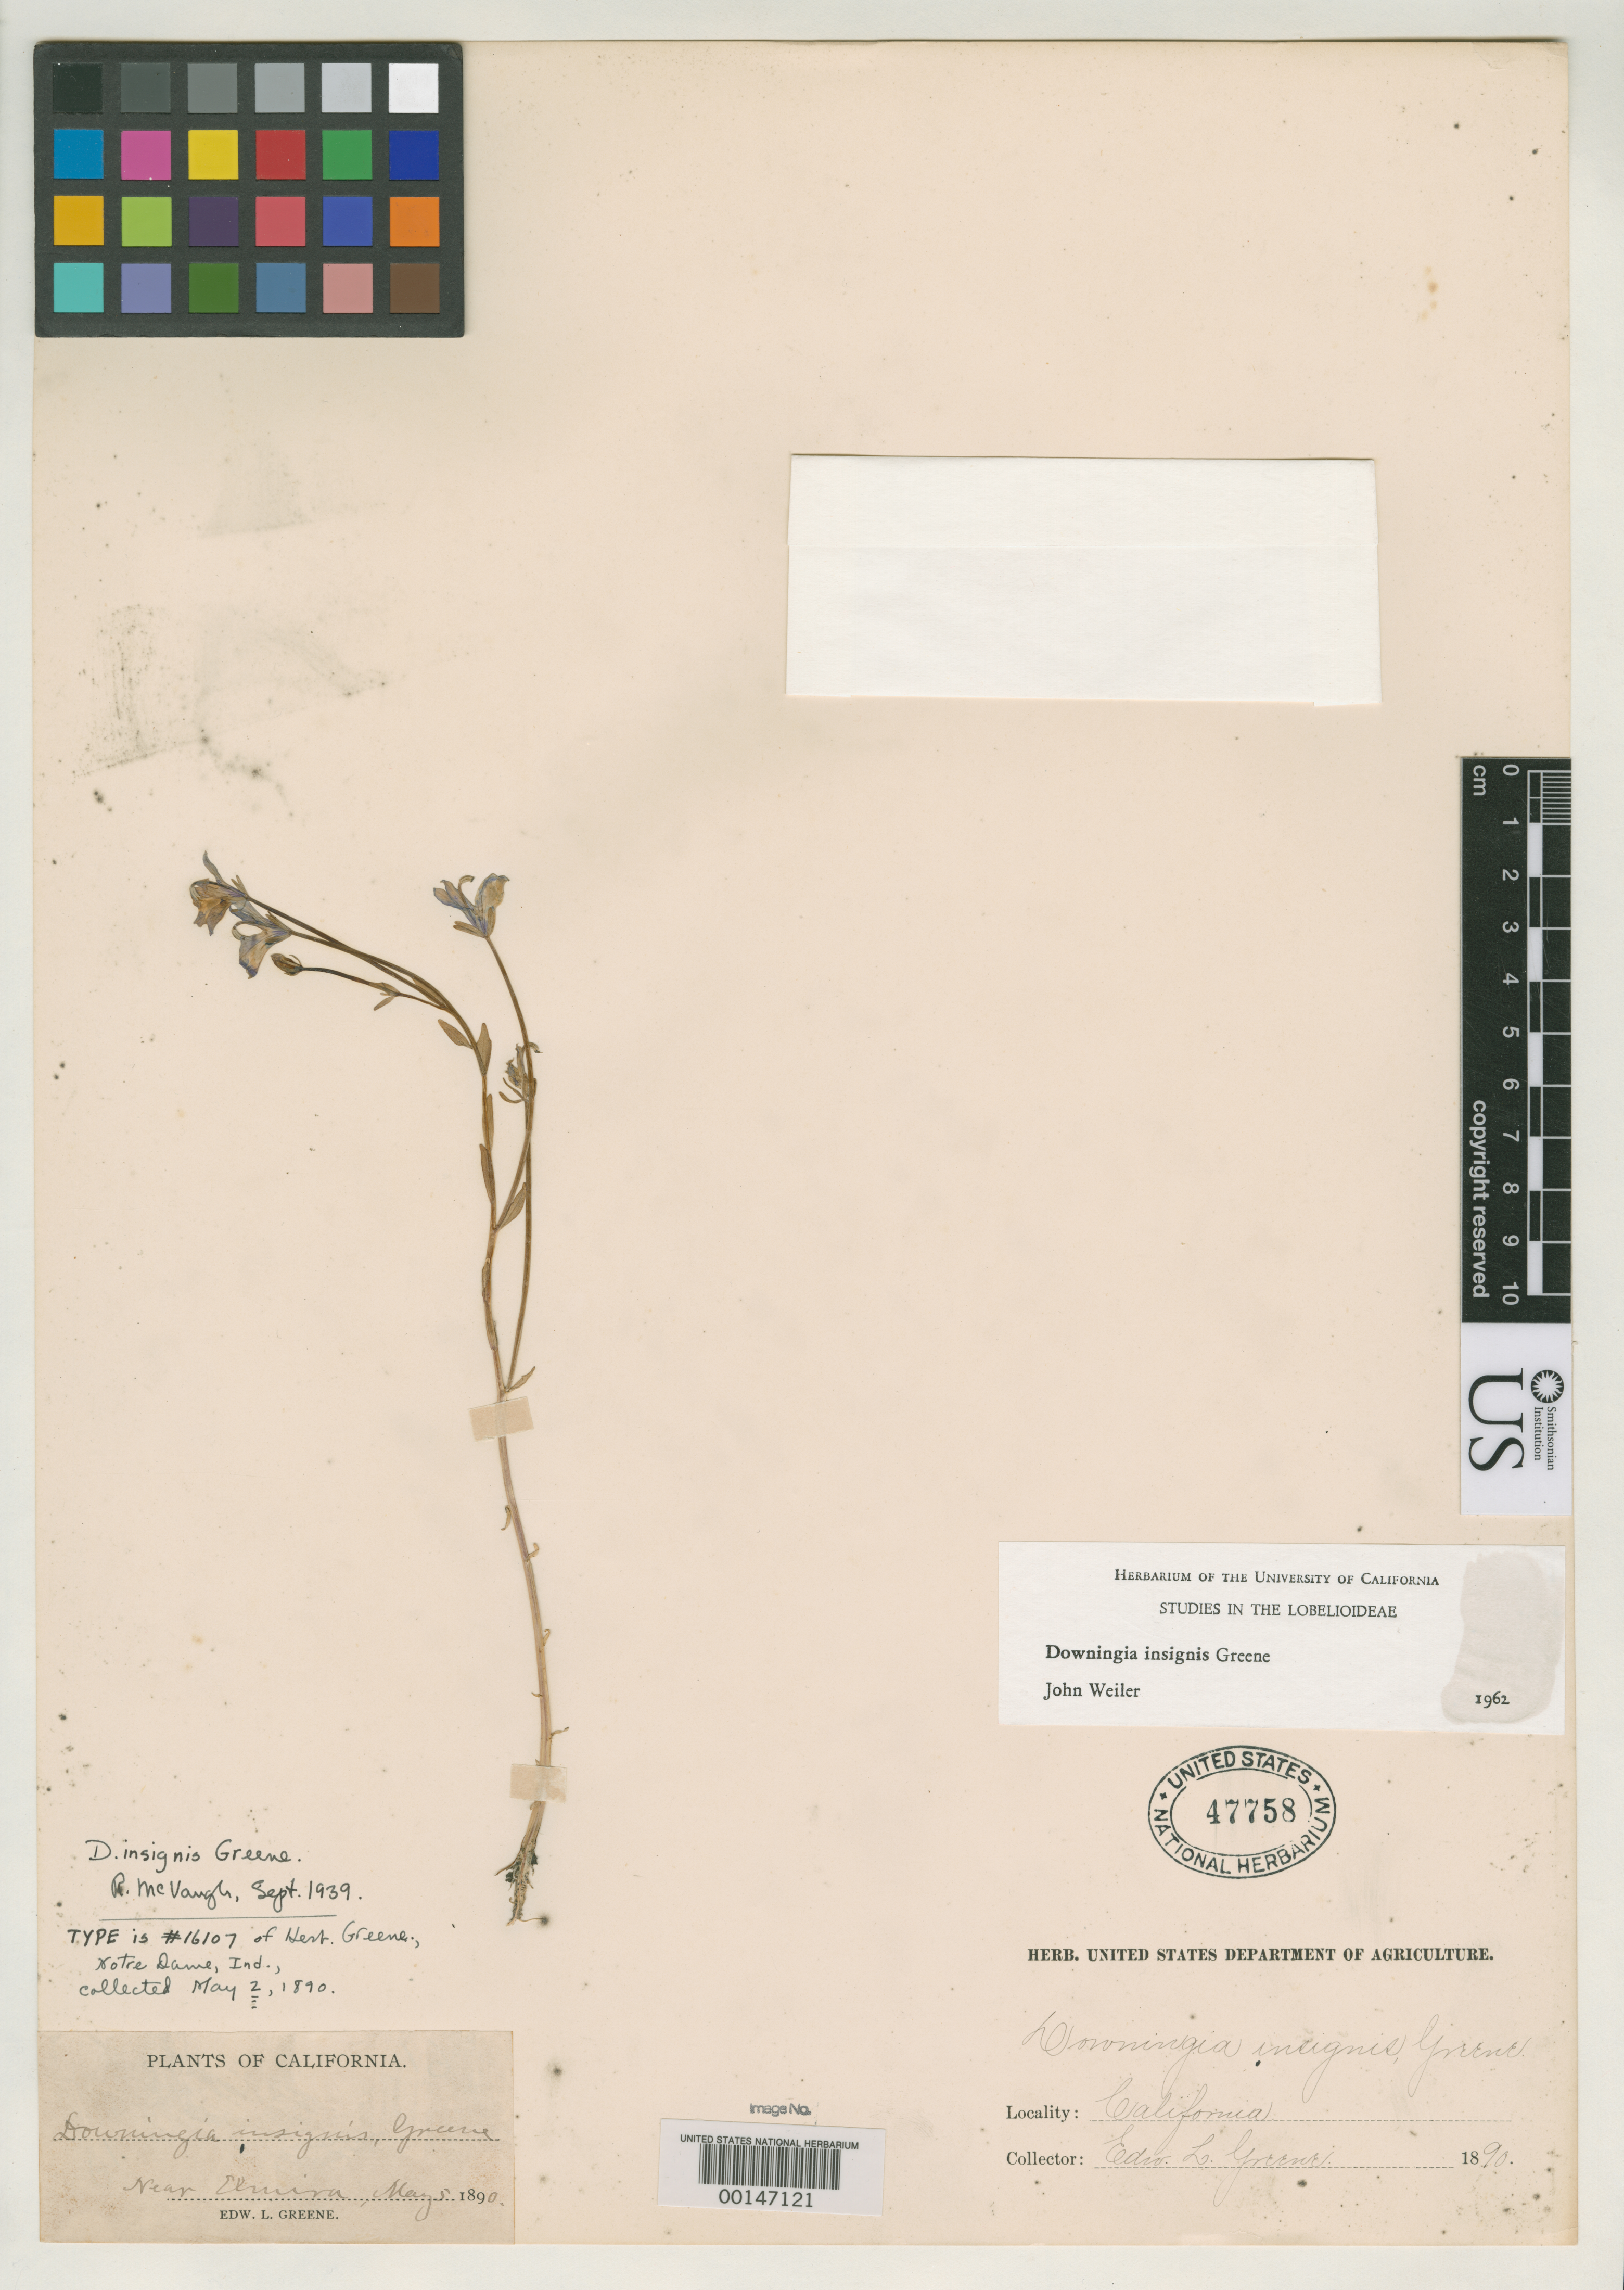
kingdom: Plantae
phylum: Tracheophyta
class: Magnoliopsida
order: Asterales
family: Campanulaceae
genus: Downingia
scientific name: Downingia insignis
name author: Greene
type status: Type Collection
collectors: E. L. Greene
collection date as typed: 05 May 1890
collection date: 1890-05-05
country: United States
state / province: California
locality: Near Elmira.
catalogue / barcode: US 47758